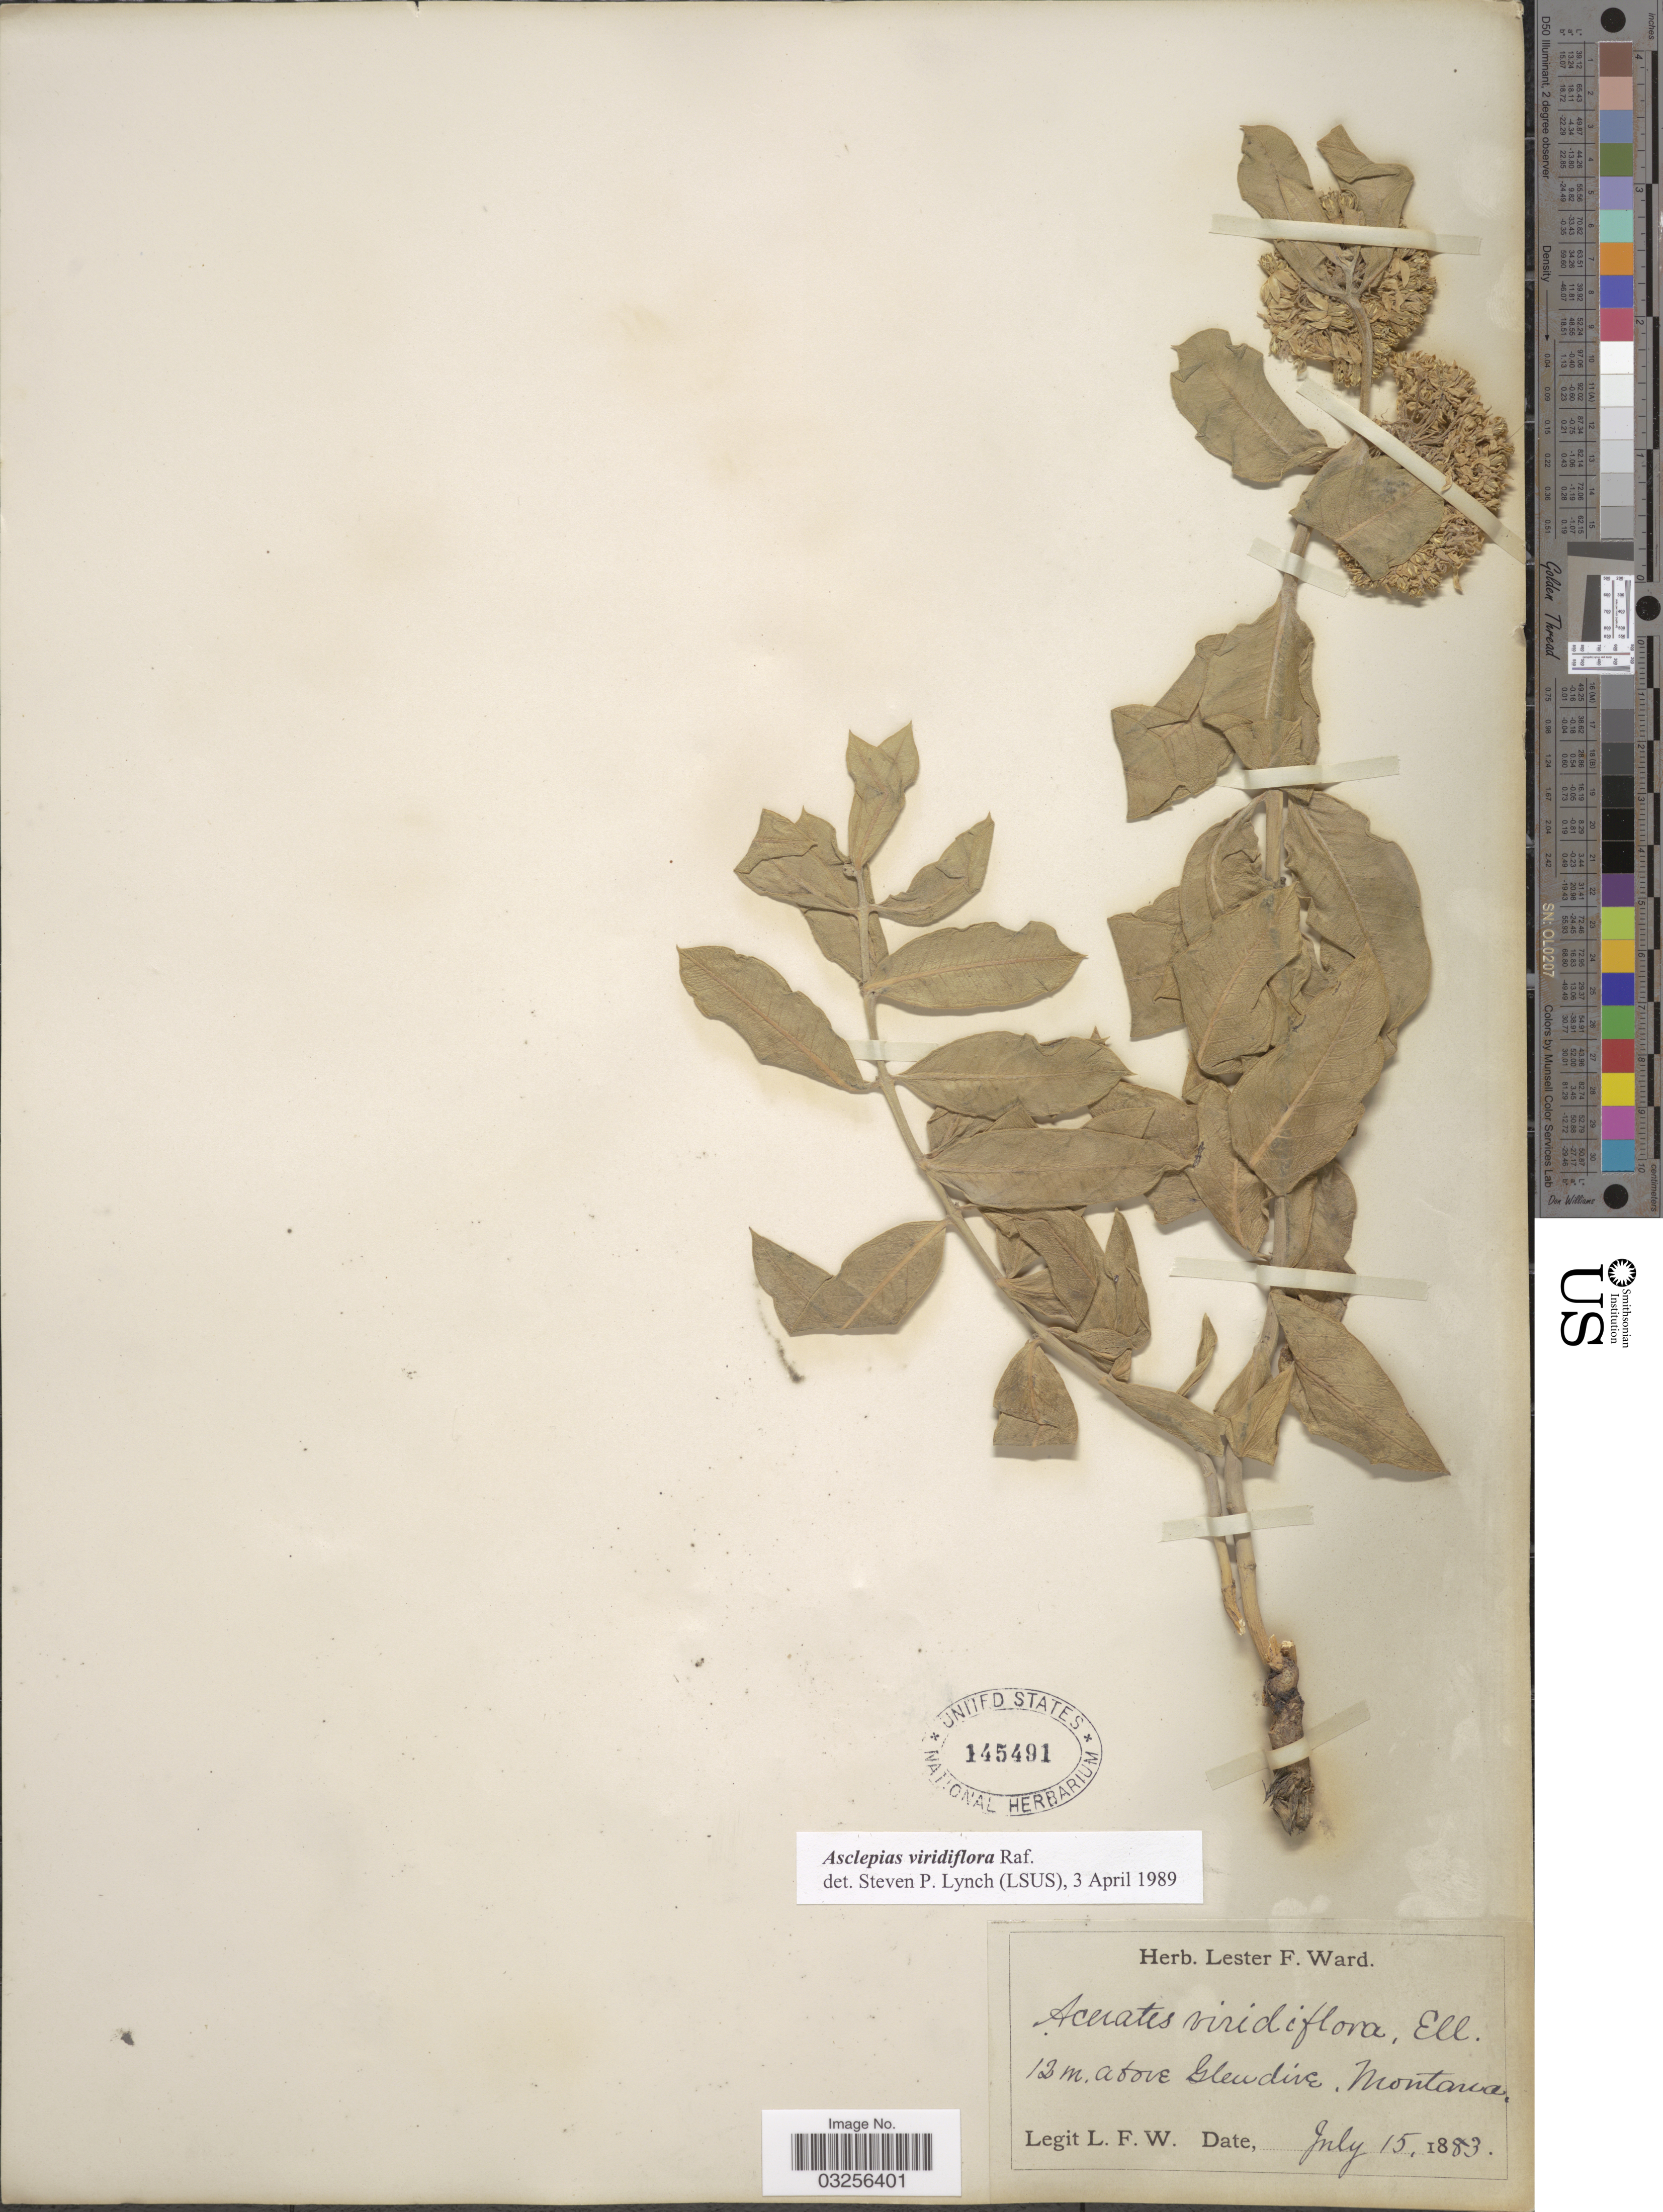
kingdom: Plantae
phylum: Tracheophyta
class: Magnoliopsida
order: Gentianales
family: Apocynaceae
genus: Asclepias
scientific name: Asclepias viridiflora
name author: Raf.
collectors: L. F. Ward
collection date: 1883-07-15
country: United States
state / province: Montana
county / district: Dawson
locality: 12 m. above Glendive.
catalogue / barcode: US 145491